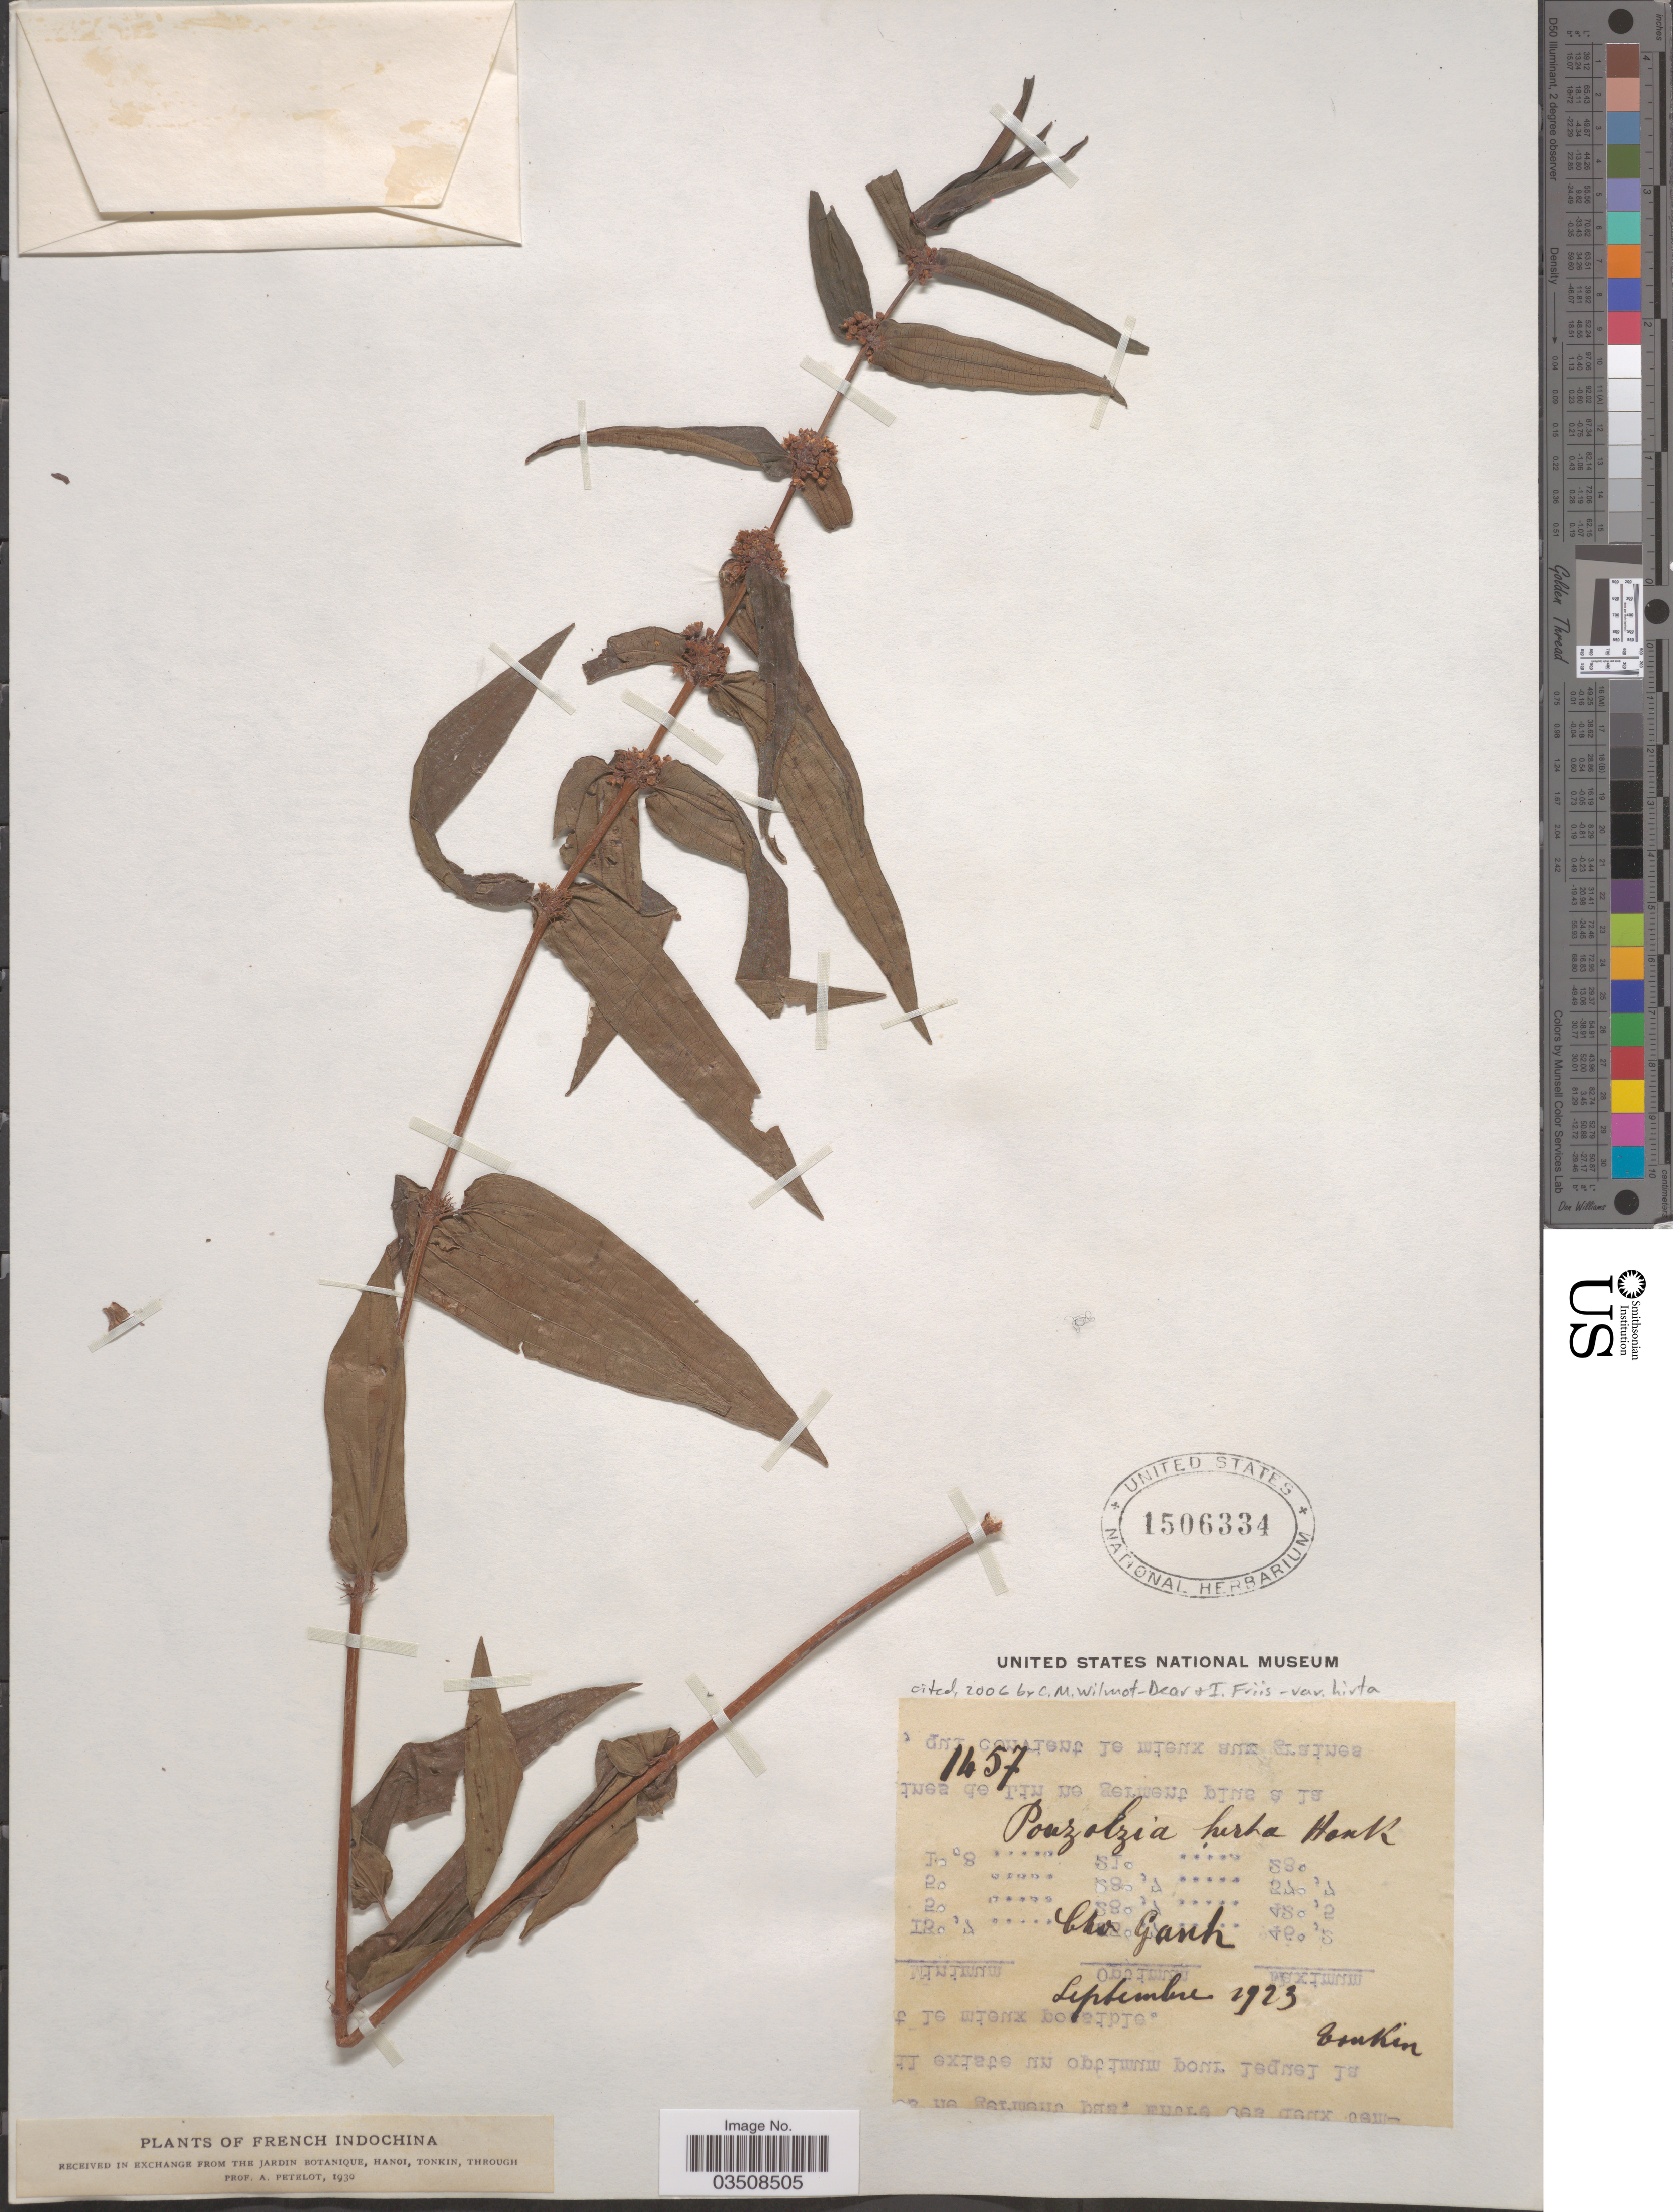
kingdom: Plantae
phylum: Tracheophyta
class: Magnoliopsida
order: Rosales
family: Urticaceae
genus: Gonostegia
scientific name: Gonostegia triandra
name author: (Blume) Miq.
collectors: P. A. Pételot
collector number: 1457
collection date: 1923-09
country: Vietnam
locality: French Indochina. Cho Ganh.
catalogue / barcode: US 1506334